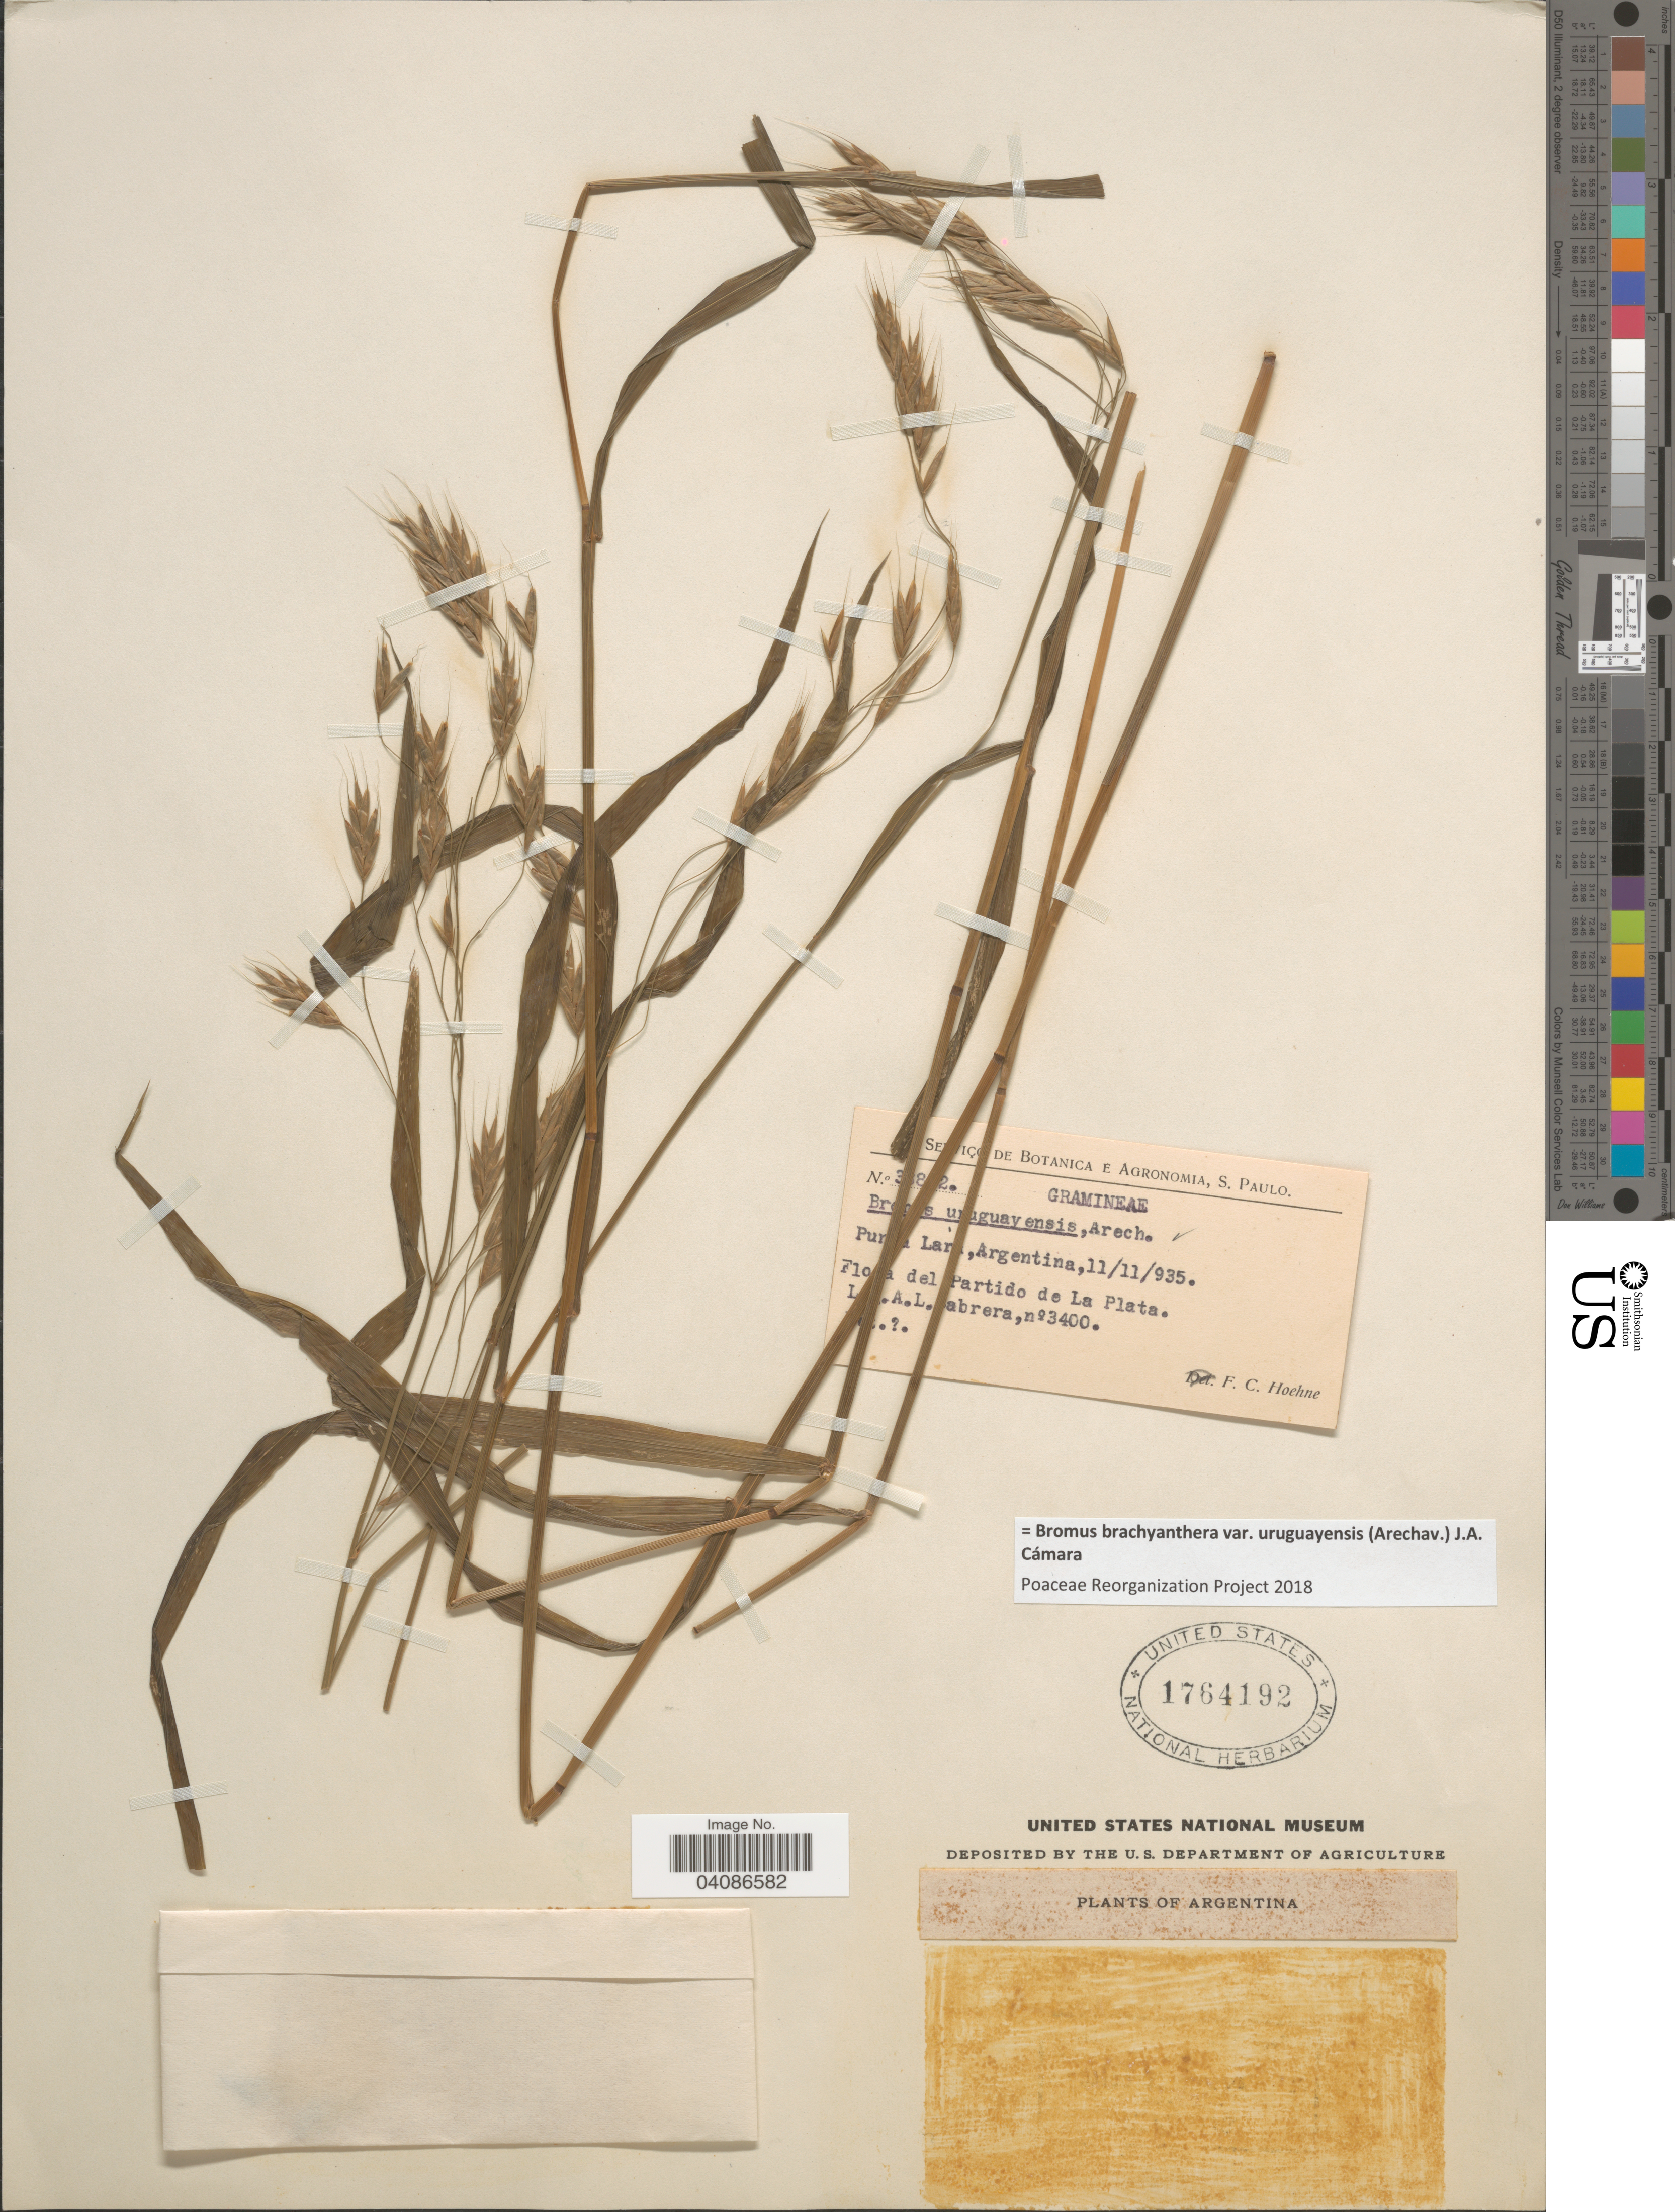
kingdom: Plantae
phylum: Tracheophyta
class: Liliopsida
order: Poales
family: Poaceae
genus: Bromus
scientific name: Bromus brachyanthera var. uruguayensis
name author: (Arechav.) J.A. Cámara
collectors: A. L. Cabrera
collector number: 3400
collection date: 1935-11-11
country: Argentina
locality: Pu [illegible text] La [illegible text]. Partido de La Plata.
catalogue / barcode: US 1764192